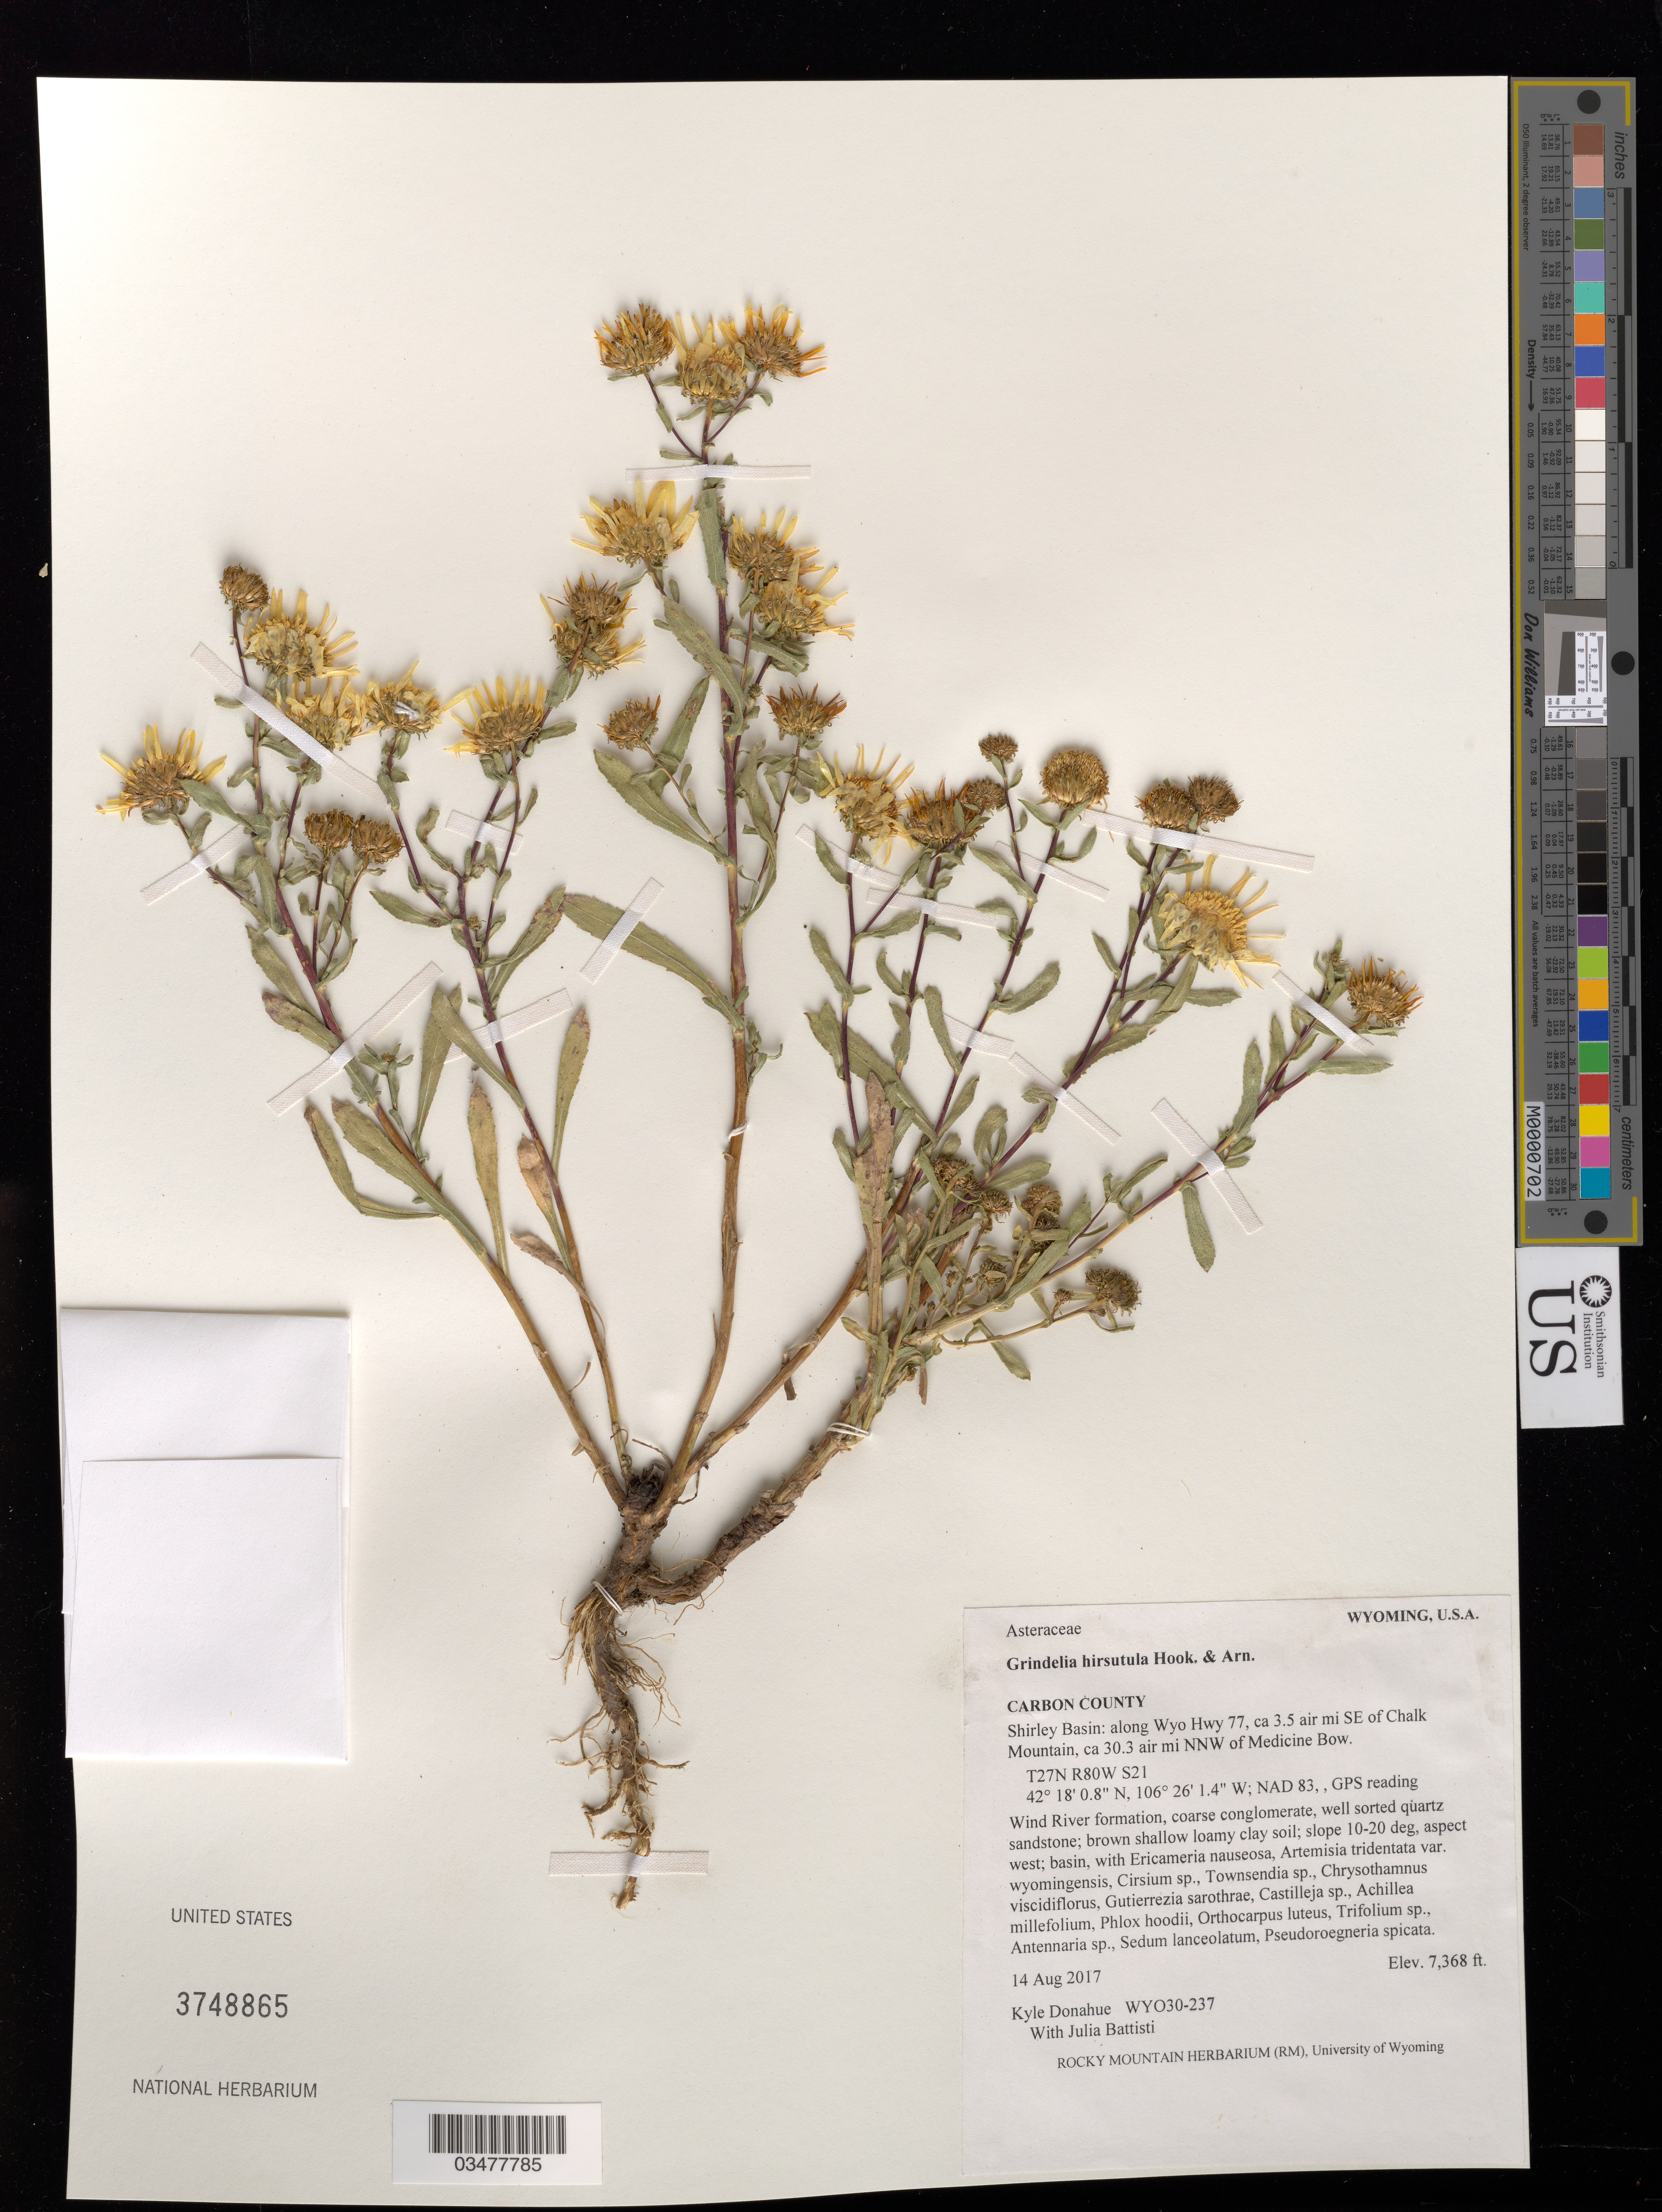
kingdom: Plantae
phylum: Tracheophyta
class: Magnoliopsida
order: Asterales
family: Asteraceae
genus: Grindelia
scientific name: Grindelia hirsutula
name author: Hook. & Arn.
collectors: K. Donahue & J. Battisti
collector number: WY030-237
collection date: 2017-08-14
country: United States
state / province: Wyoming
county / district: Carbon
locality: Shirley Basin, HIghway 77, ca. 3.5 air mi. SE of Chalk Mt., 30.3 air mi. NNW of Medicine Bow. (T27 R80 S21)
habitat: Shallow loamy clay soil. With Cirsium sp., Townsendia, sp., Castilleja sp., etc.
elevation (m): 2246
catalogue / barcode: US 3748865